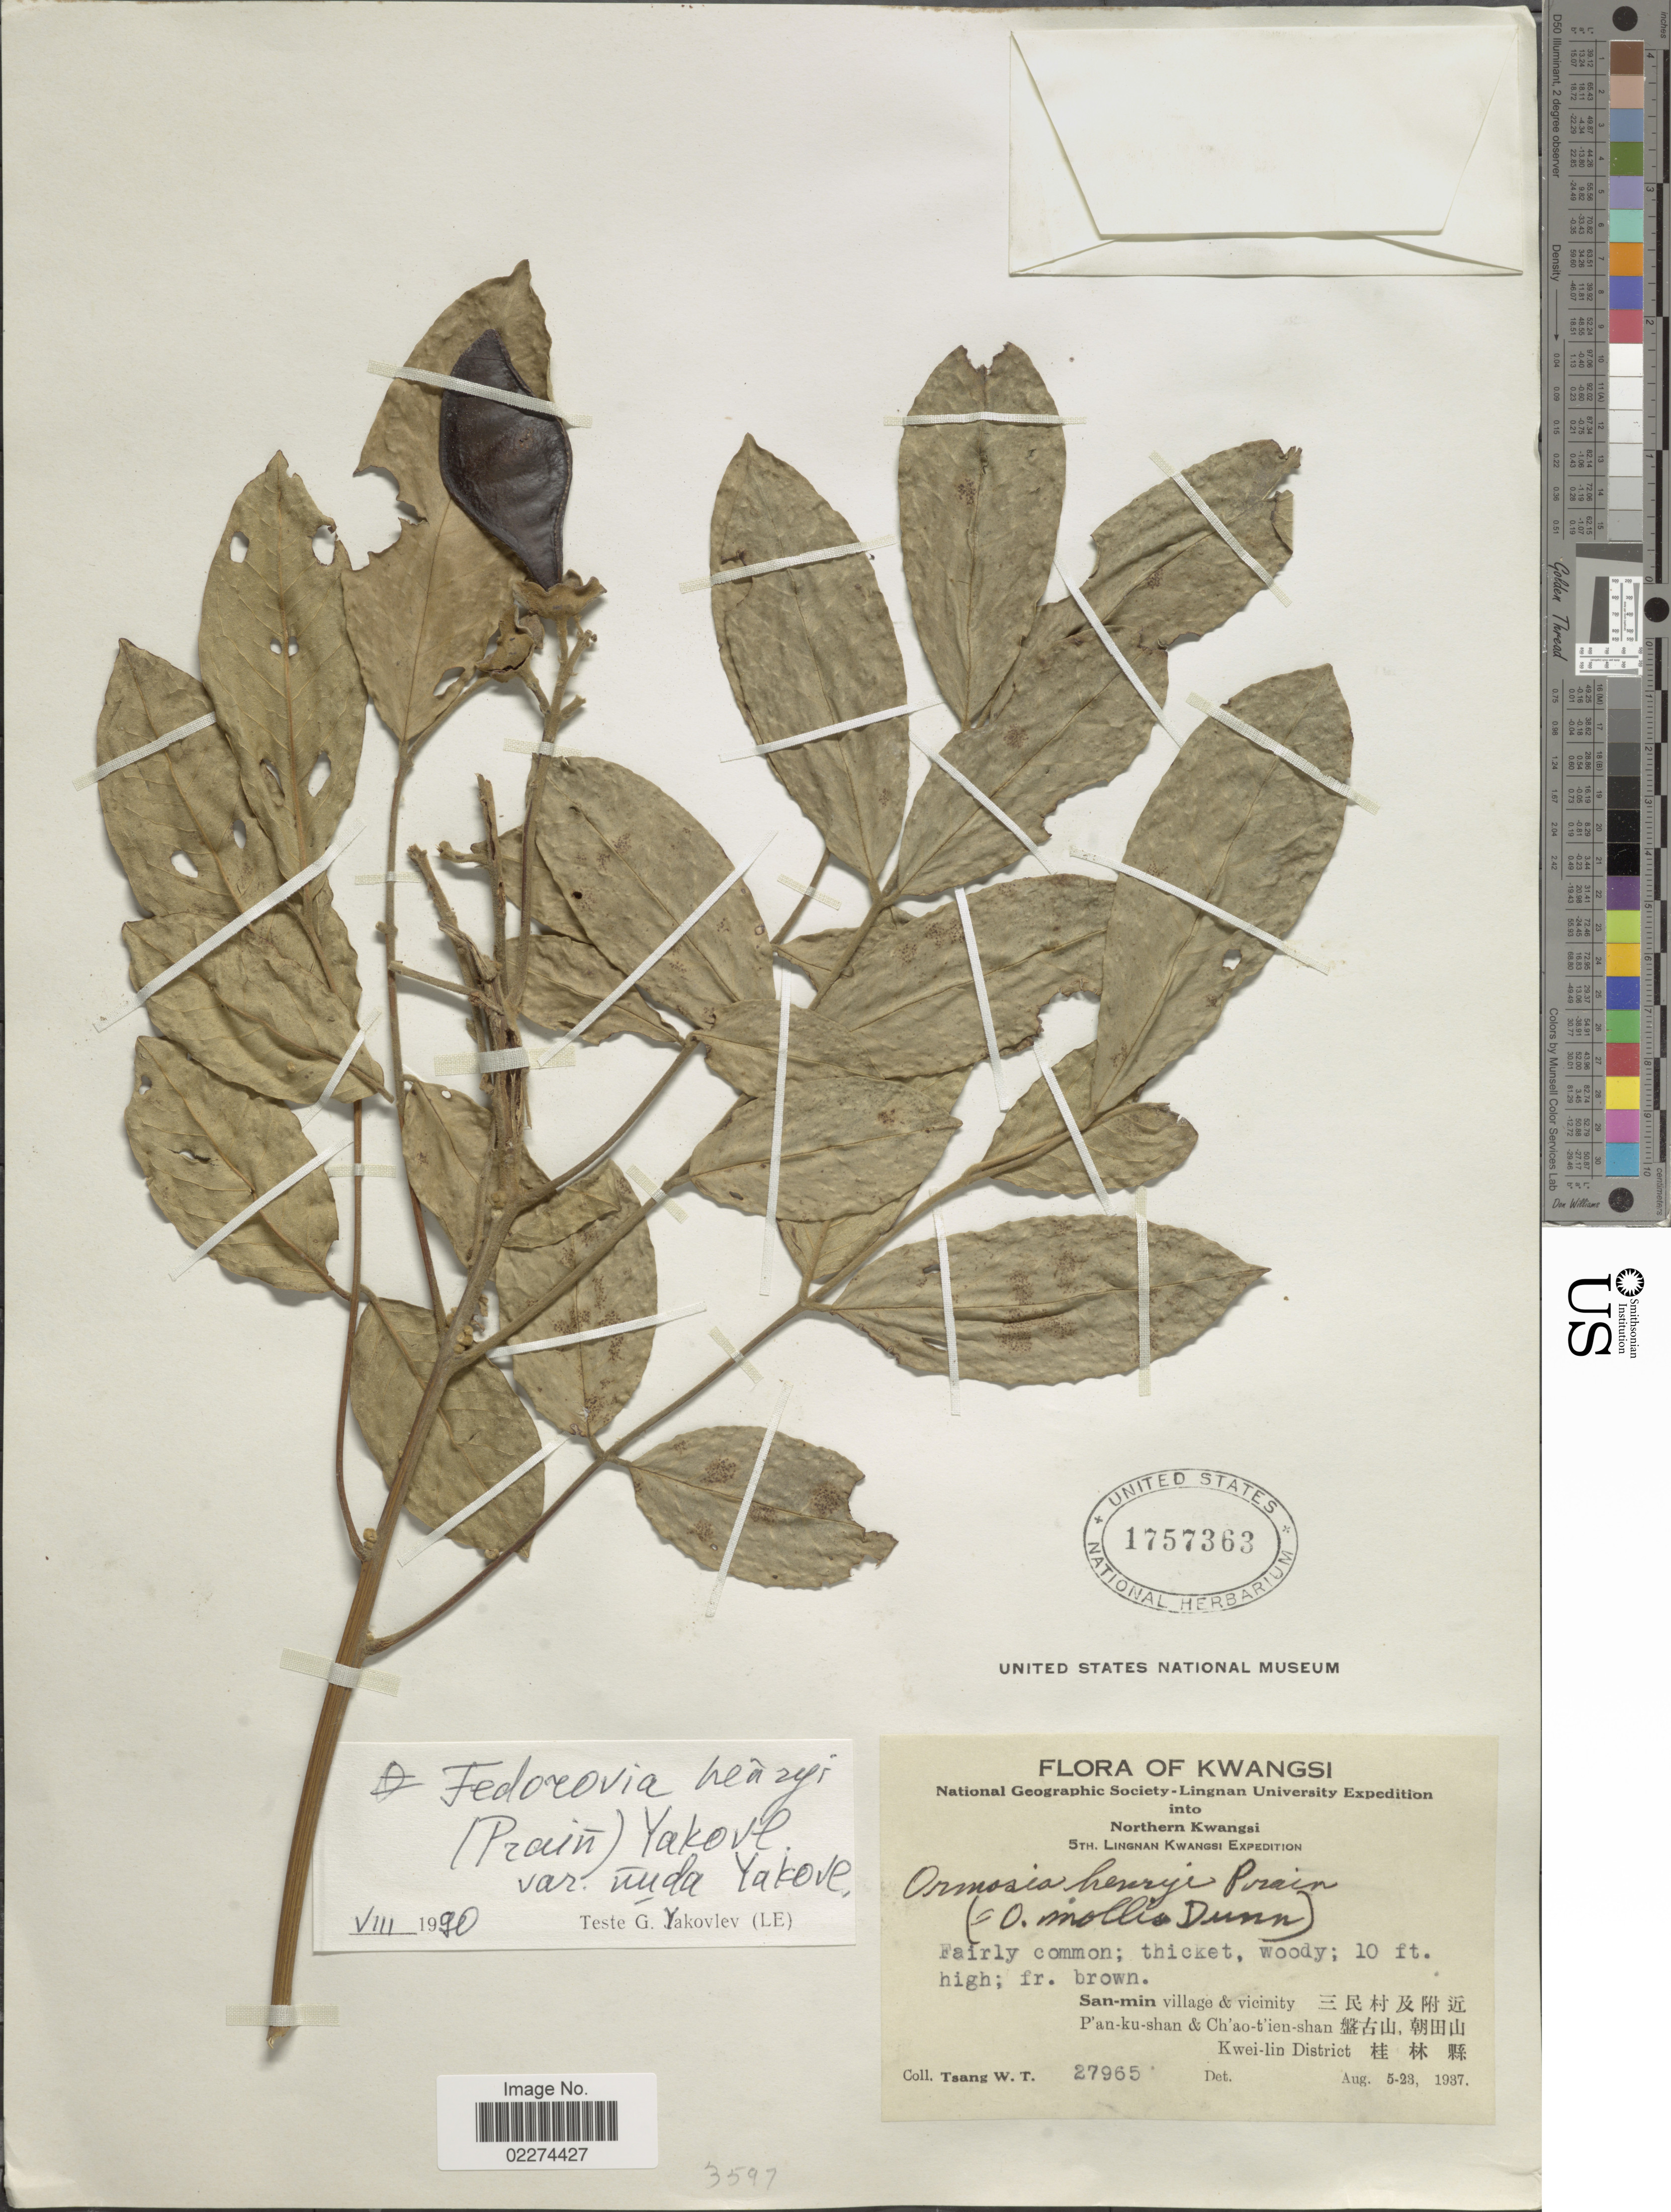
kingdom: Plantae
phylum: Tracheophyta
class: Magnoliopsida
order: Fabales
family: Fabaceae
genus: Ormosia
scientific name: Ormosia henryi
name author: Prain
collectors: W. T. Tsang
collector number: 27965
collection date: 1937-08-05/1937-08-23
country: China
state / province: Guangxi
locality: Kwangsi, San-min village & vicinity, P' an-ku-shan & Ch' ao-t' ien-shan, Kwei-lin District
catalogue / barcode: US 1757363